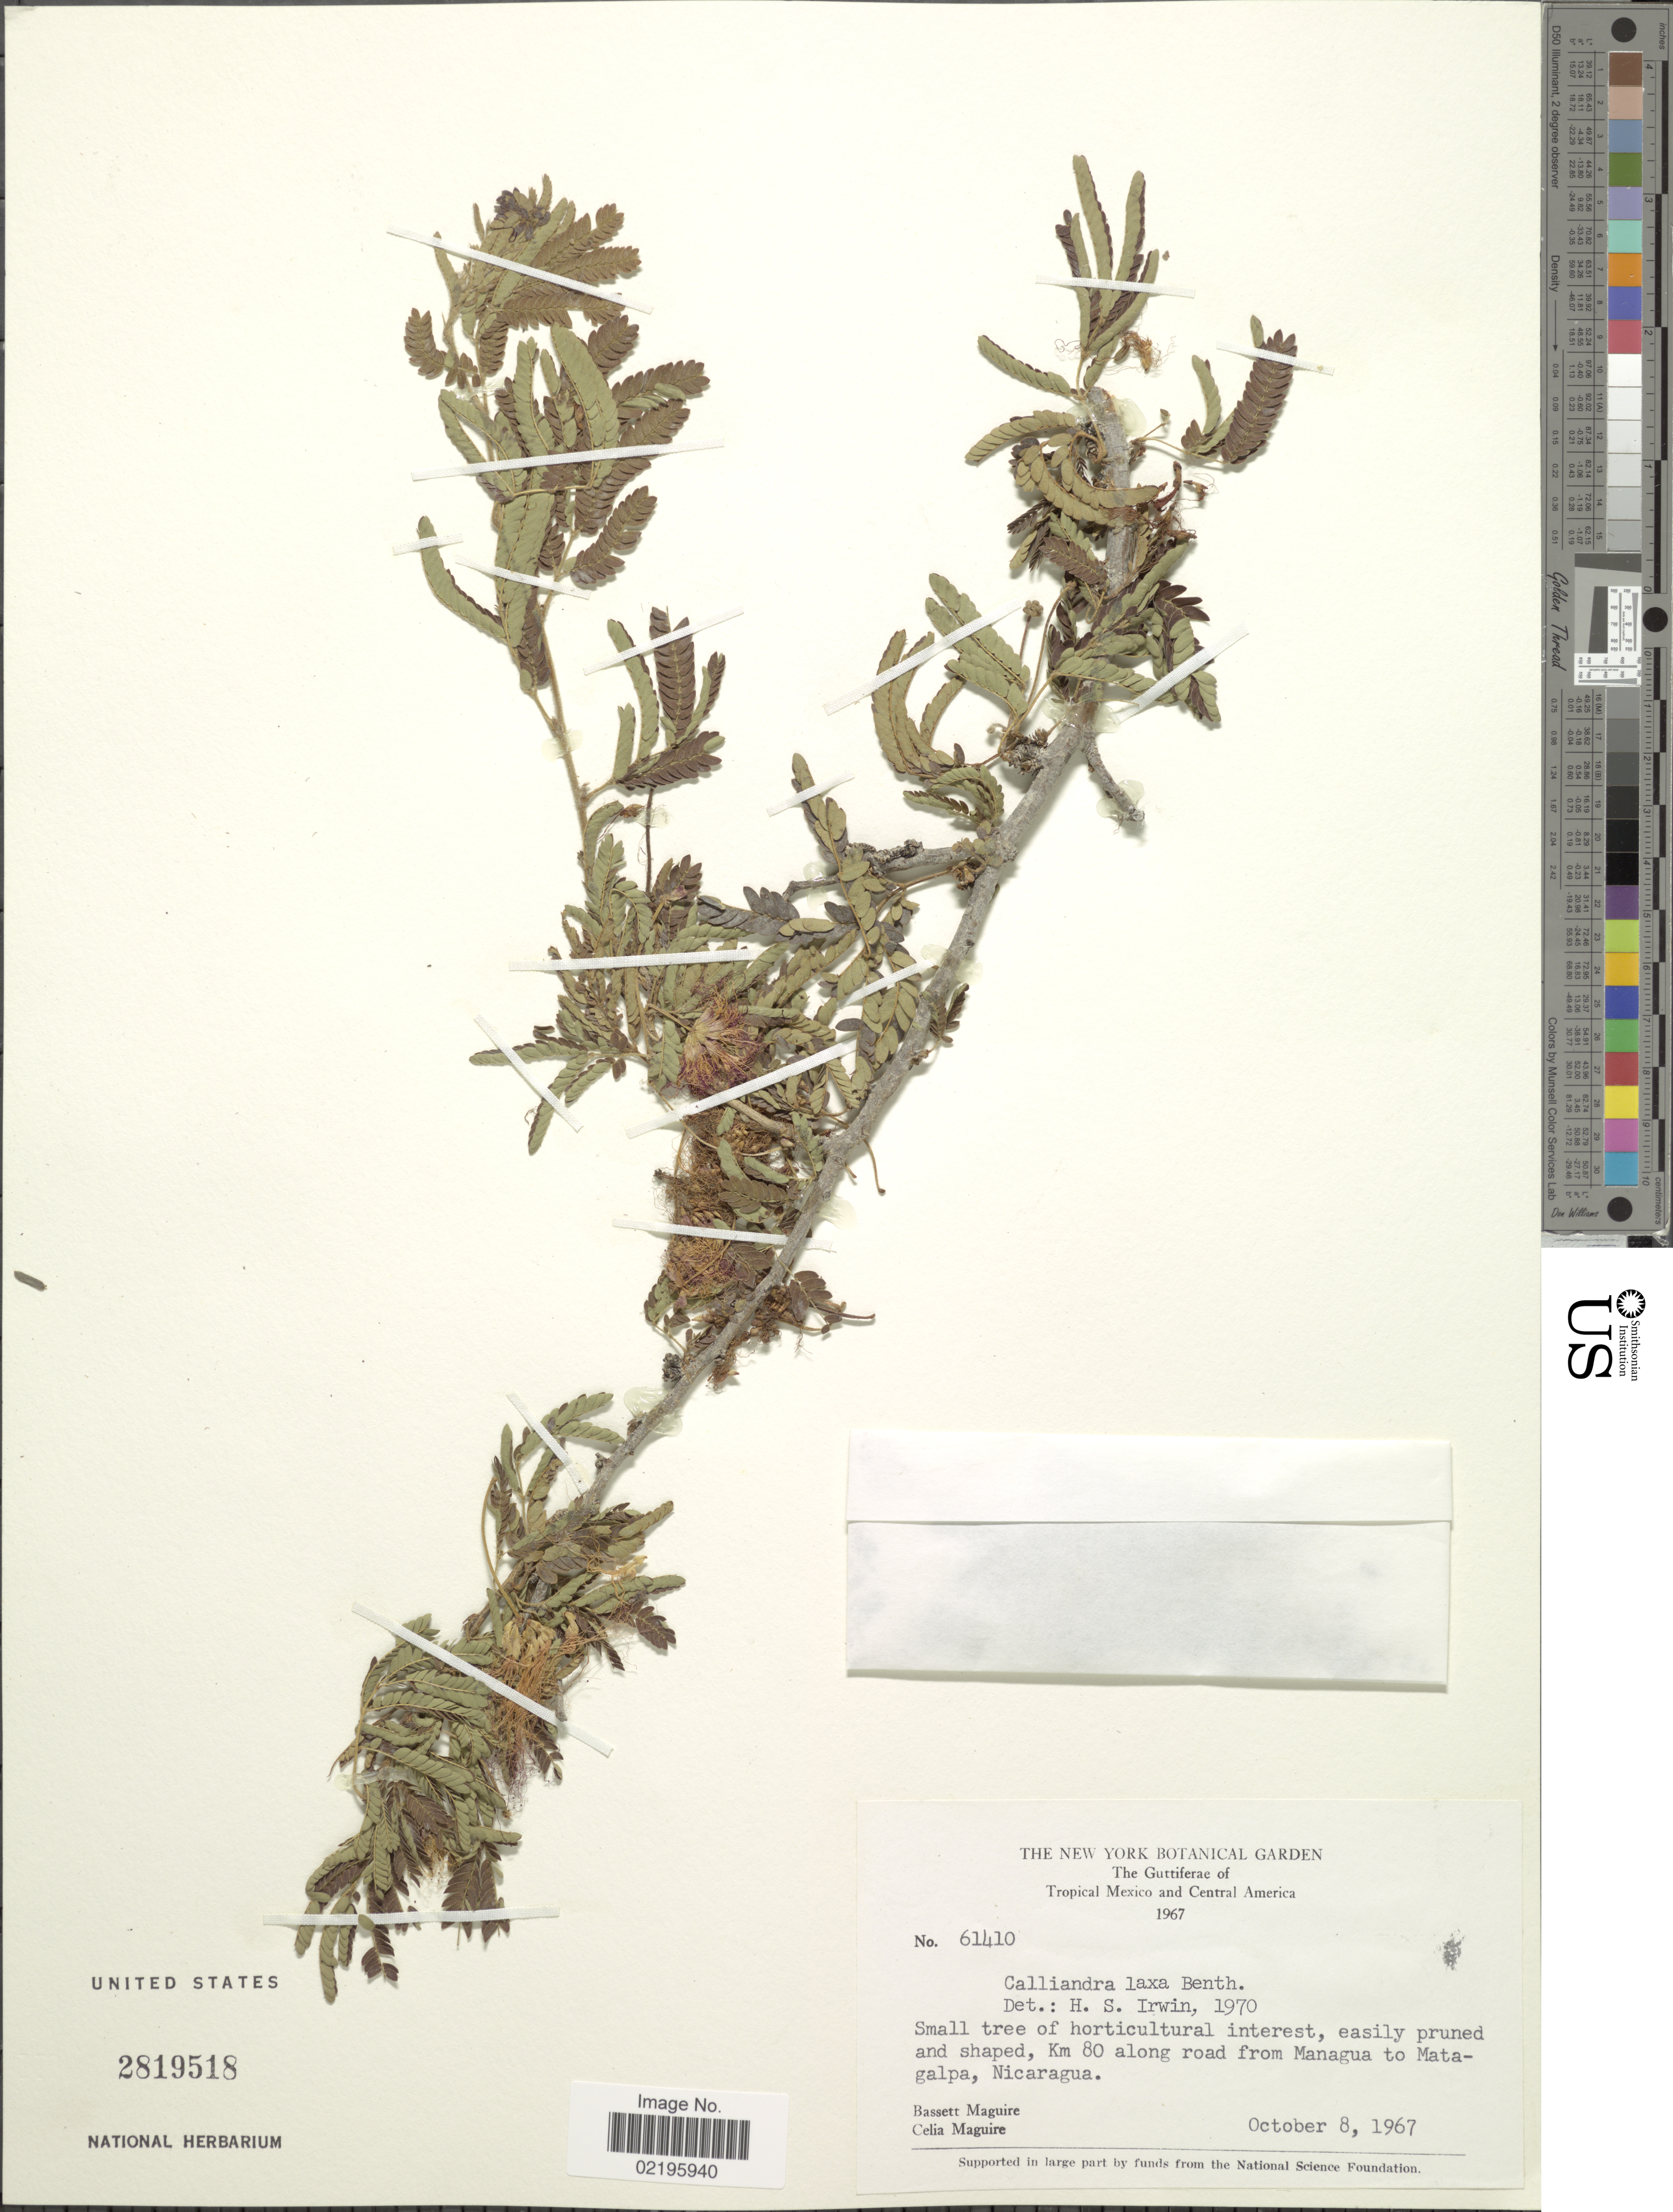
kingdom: Plantae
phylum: Tracheophyta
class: Magnoliopsida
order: Fabales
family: Fabaceae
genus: Calliandra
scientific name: Calliandra laxa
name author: (Willd.) Benth.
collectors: B. Maguire & C. K. Maguire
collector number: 61410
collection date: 1967-10-08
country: Nicaragua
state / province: Matagalpa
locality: Km 80 along road from Managua to Matagalpa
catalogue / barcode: US 2819518